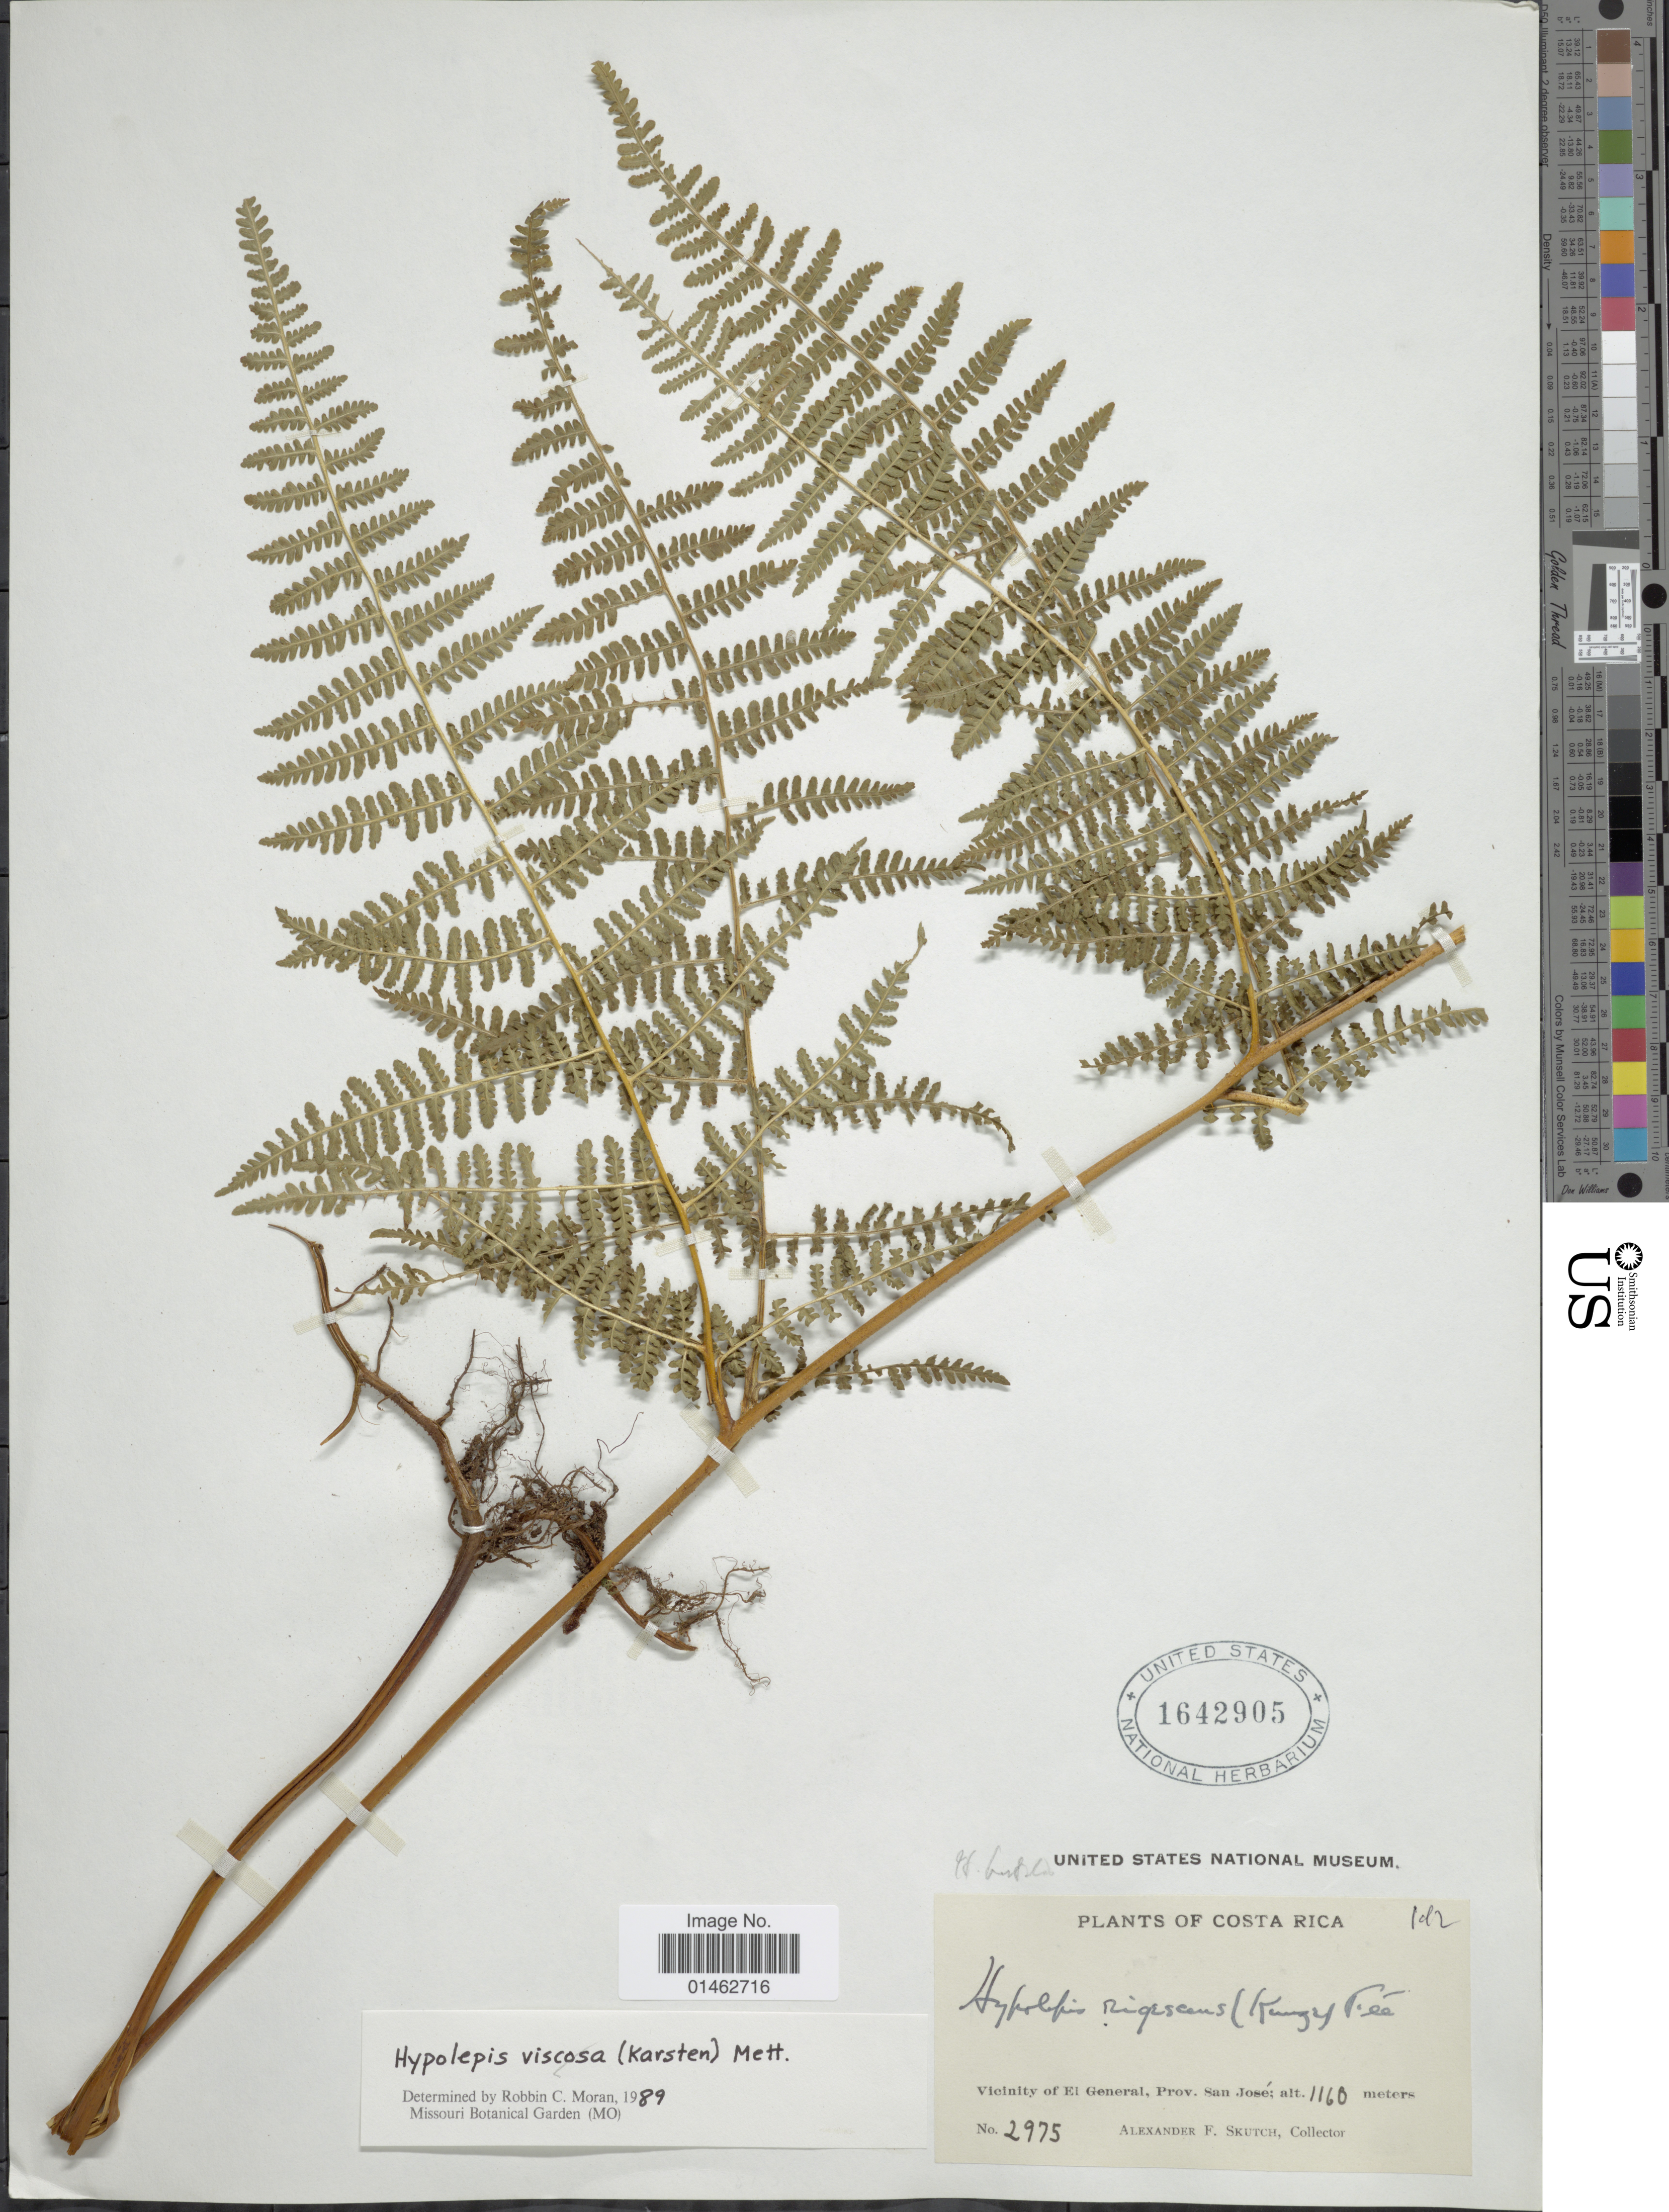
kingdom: Plantae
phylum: Tracheophyta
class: Polypodiopsida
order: Polypodiales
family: Dennstaedtiaceae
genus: Hypolepis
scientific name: Hypolepis hostilis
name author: (Kunze) C. Presl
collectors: A. F. Skutch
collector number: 2975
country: Costa Rica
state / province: San José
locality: Vicinity of El General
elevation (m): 1160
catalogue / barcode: US 1642905